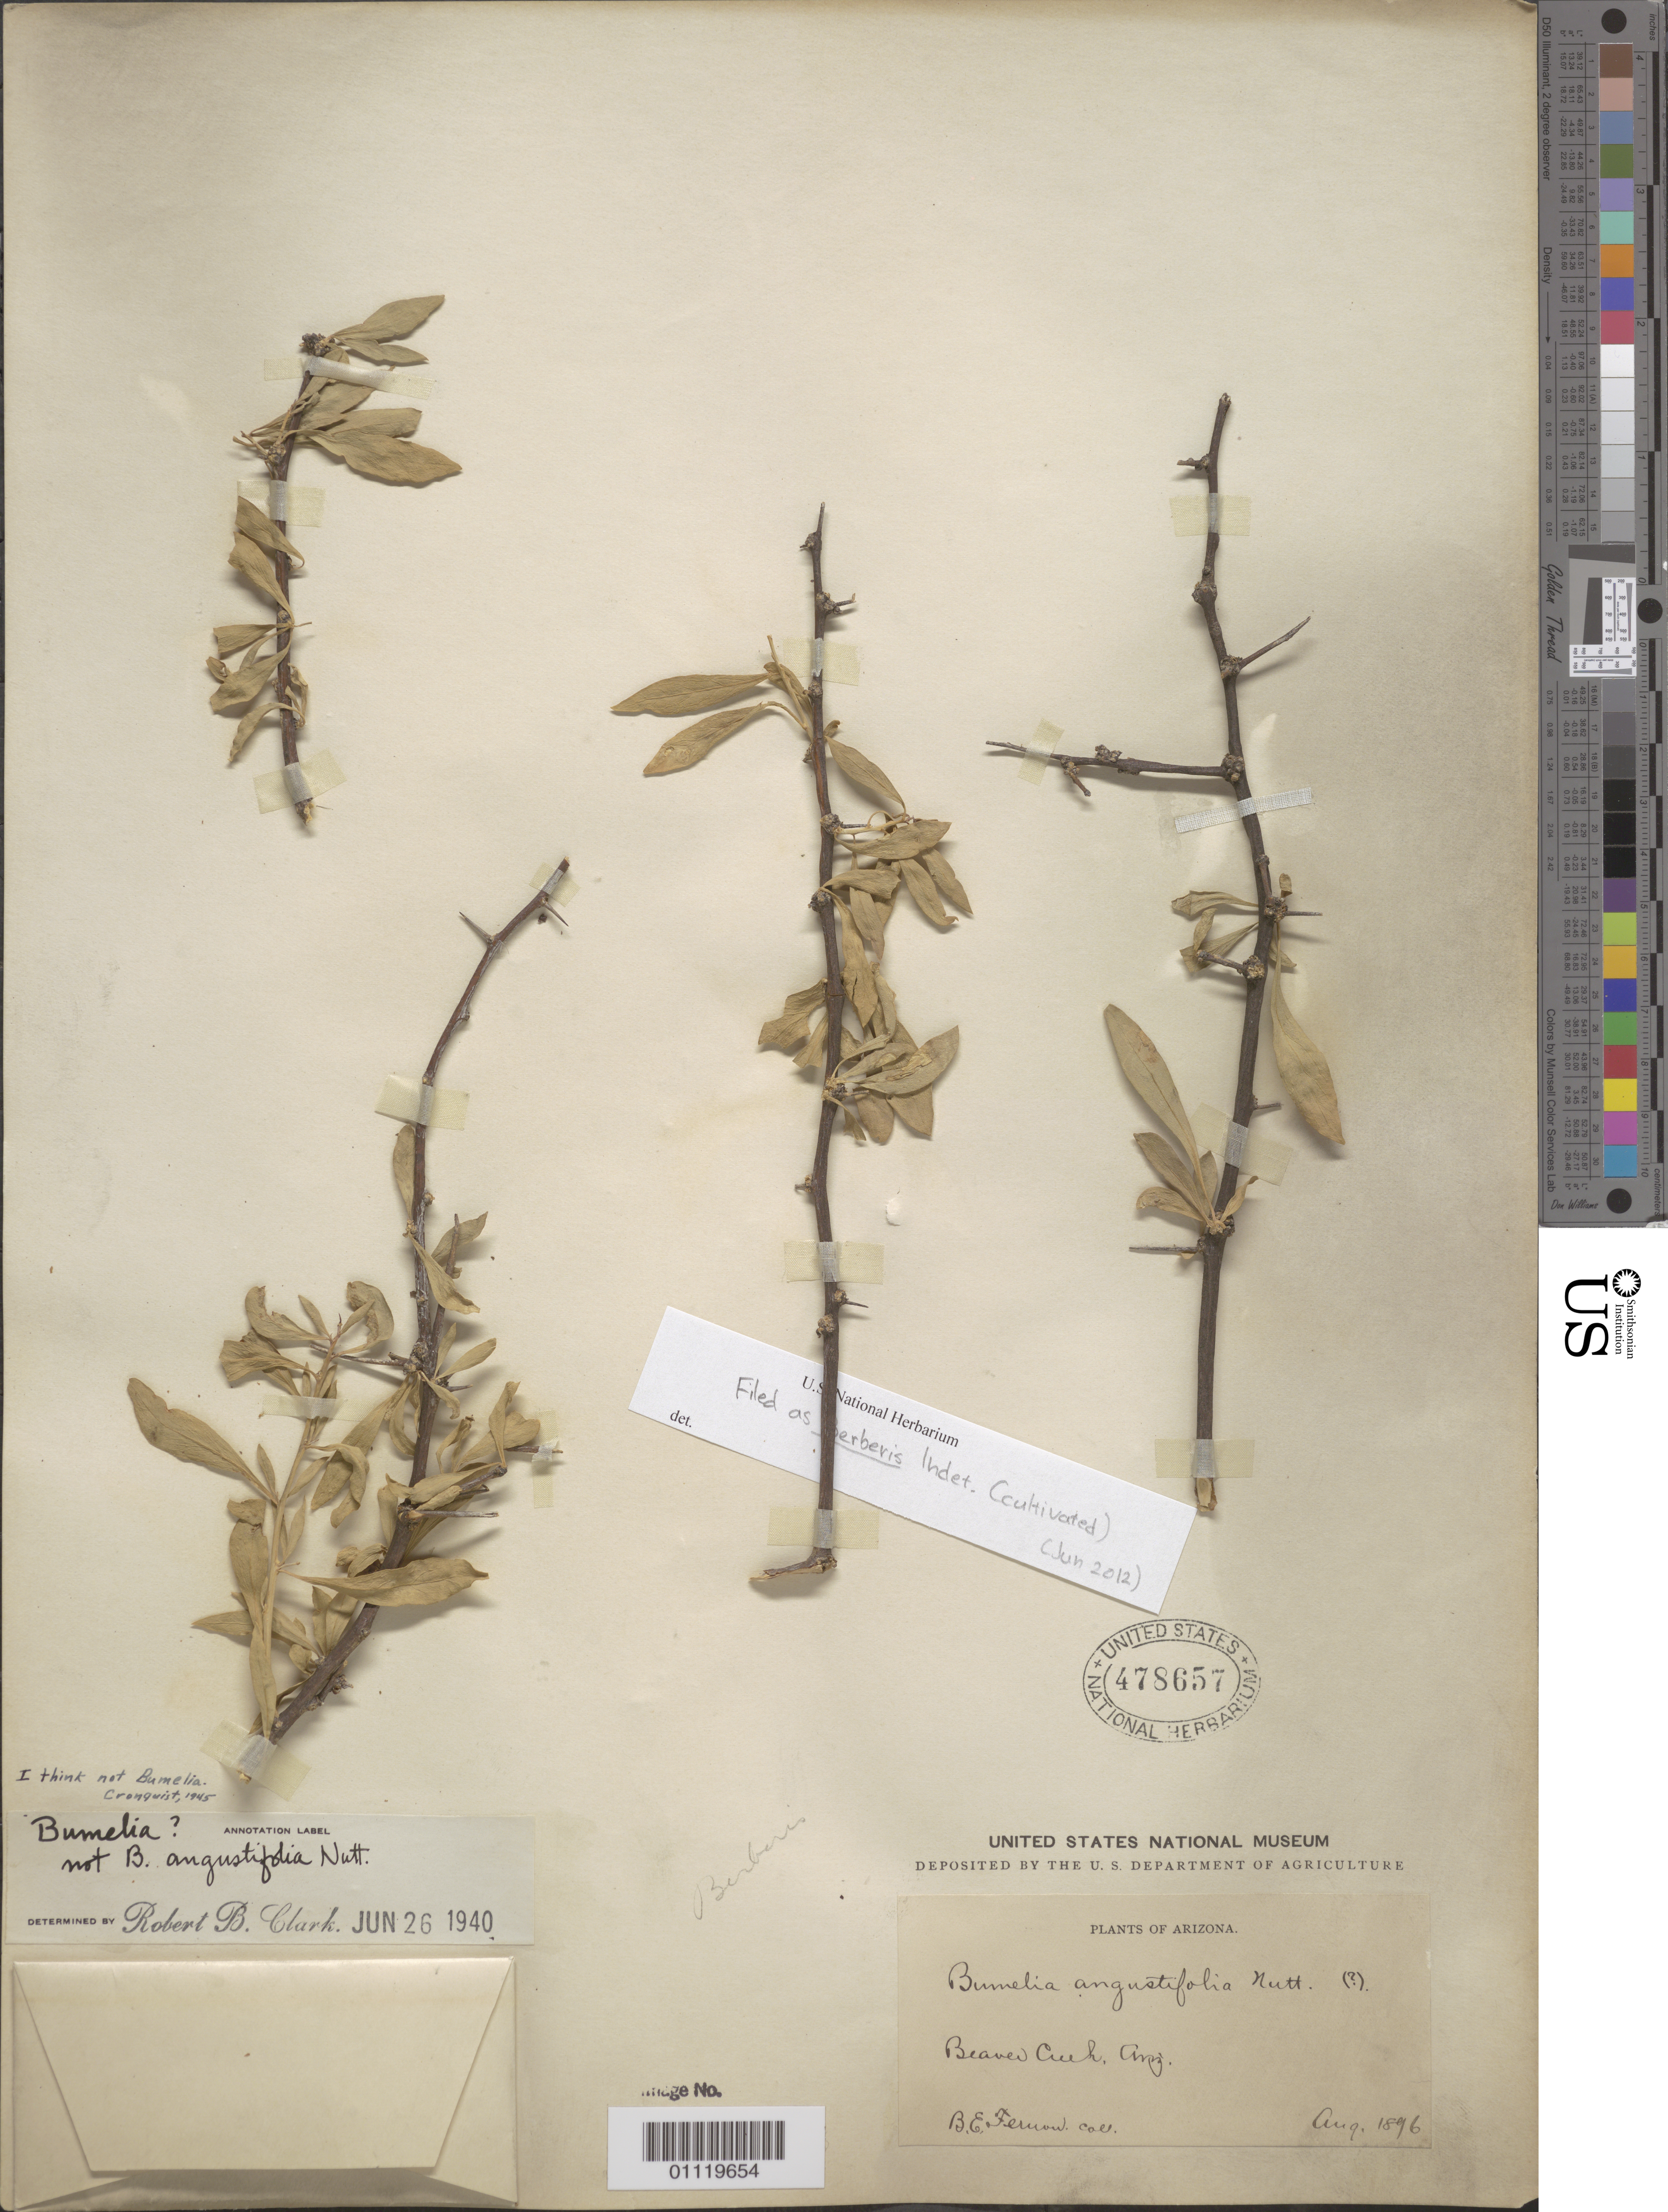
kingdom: Plantae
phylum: Tracheophyta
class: Magnoliopsida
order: Ranunculales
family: Berberidaceae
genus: Berberis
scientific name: Berberis sp.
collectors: B. Fernow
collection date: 1896-08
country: United States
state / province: Arizona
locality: Beaver Creek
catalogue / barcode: US 478657